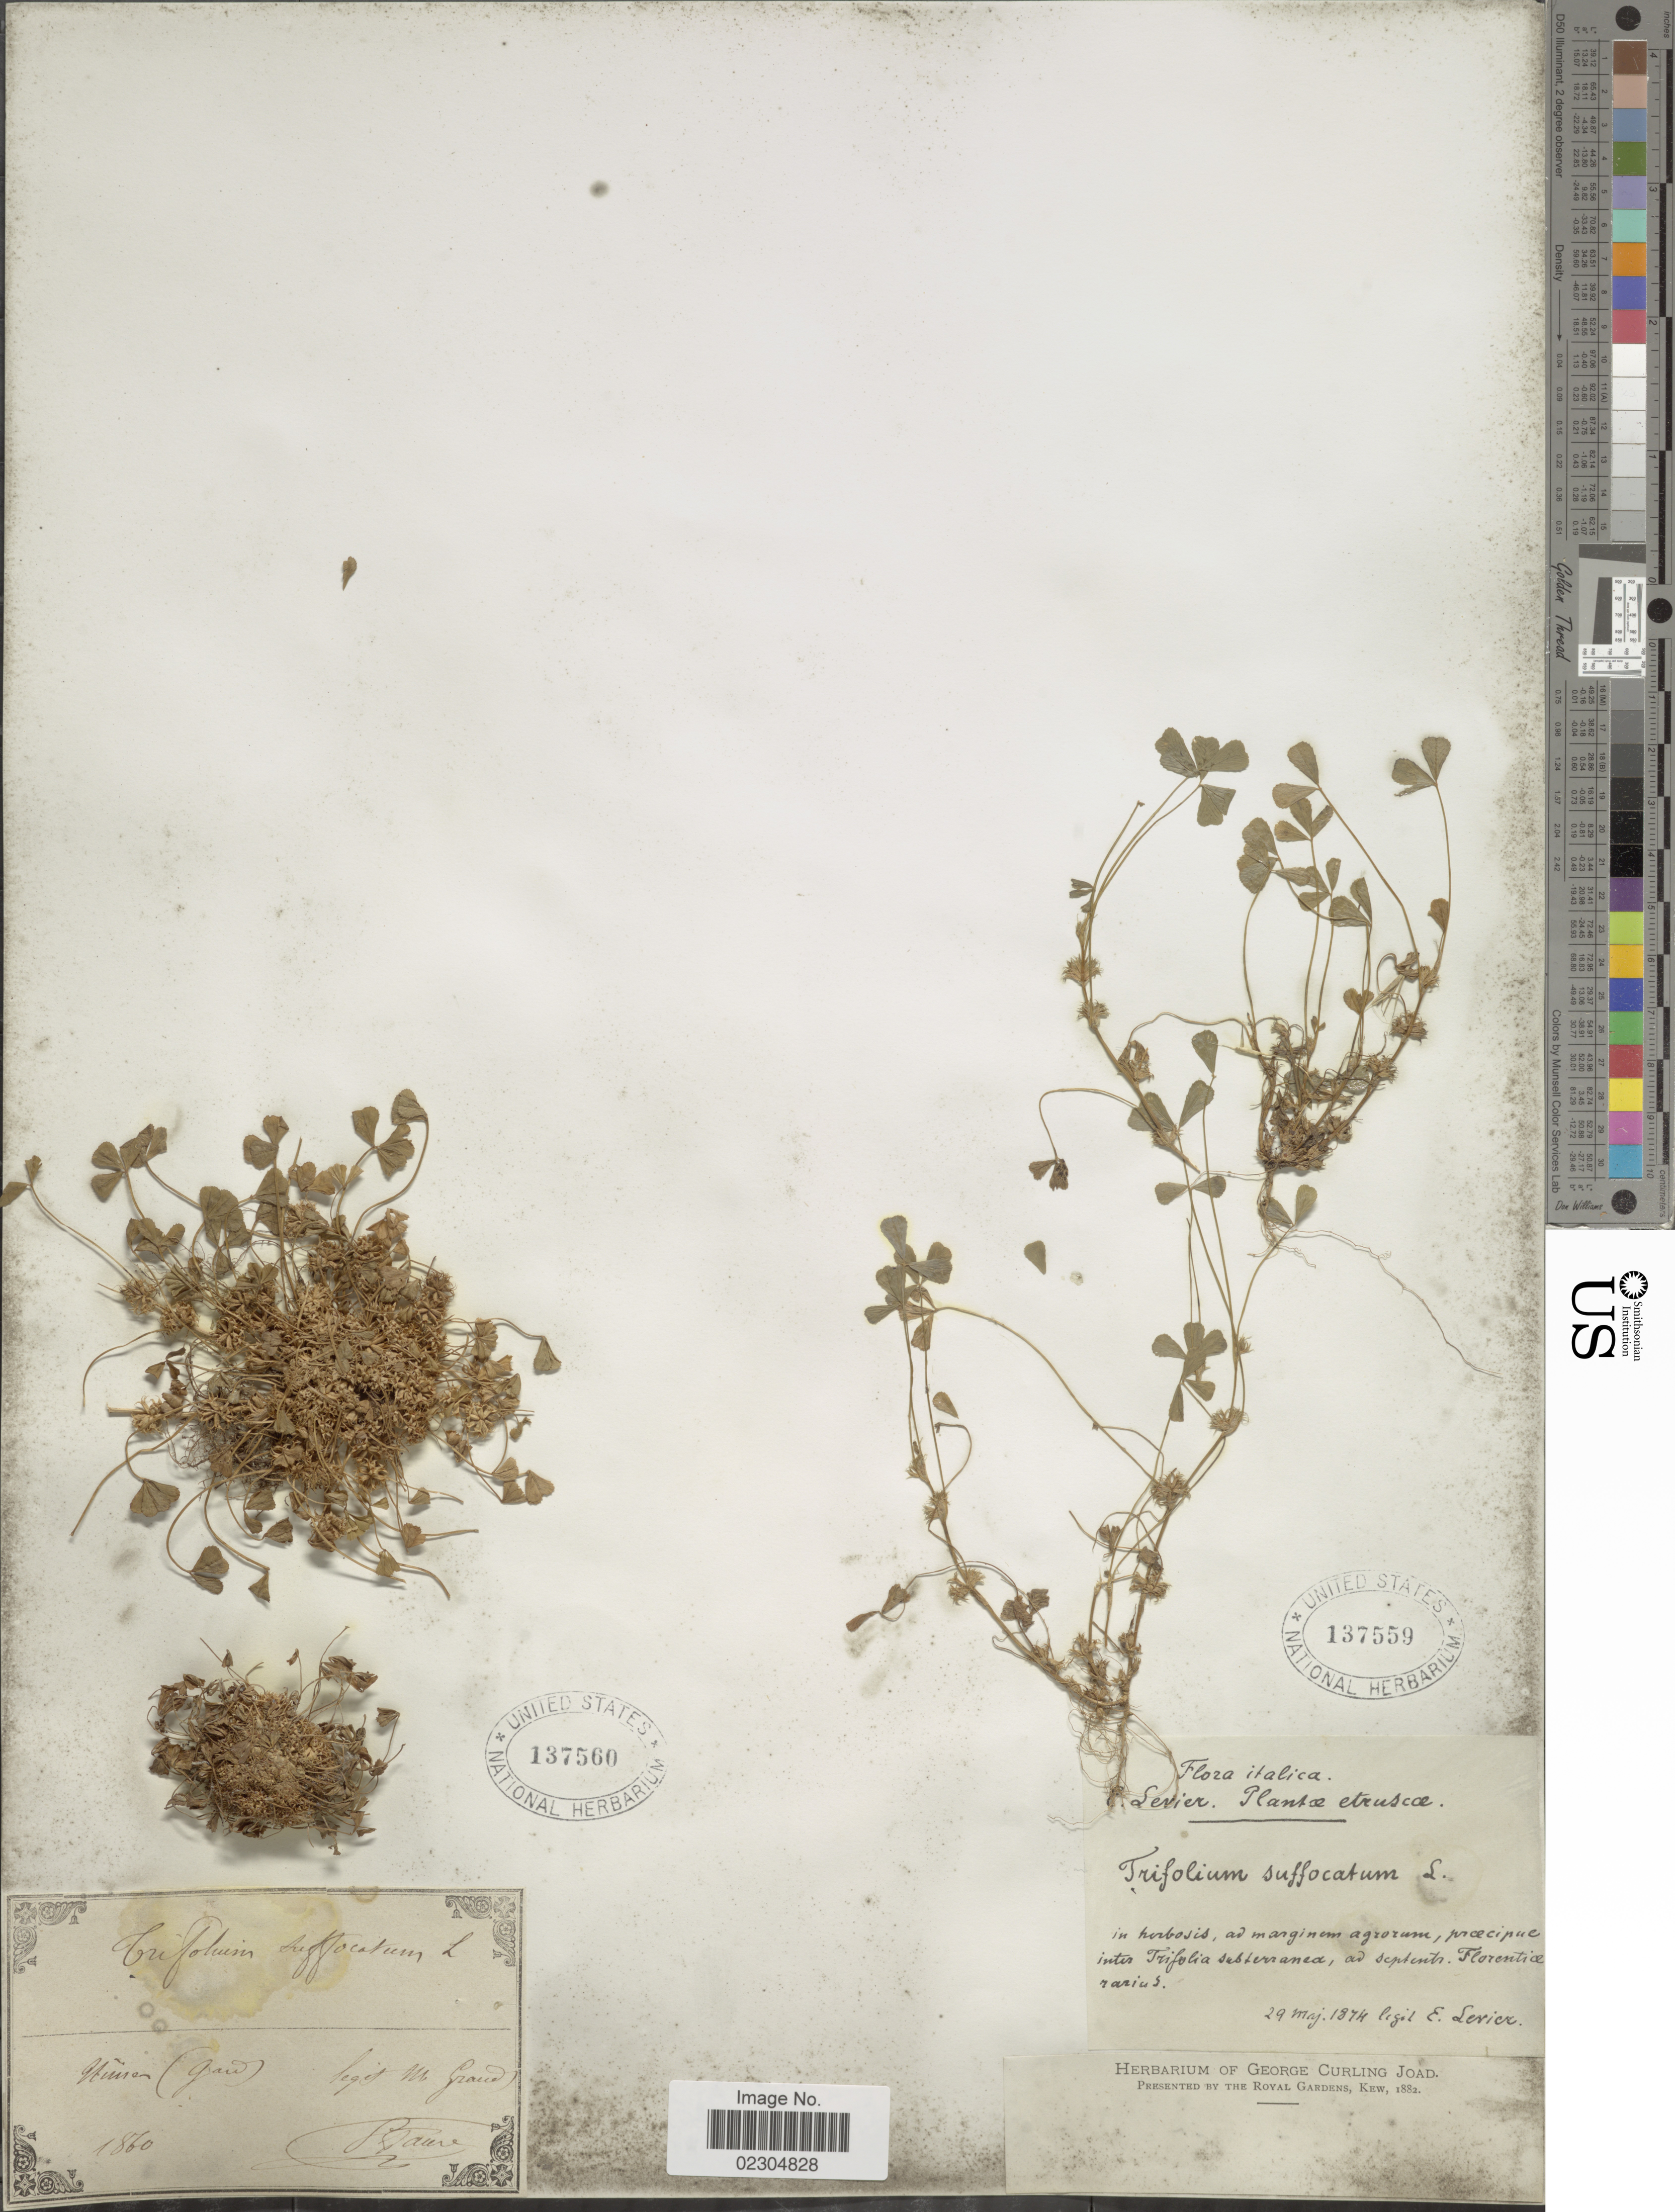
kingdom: Plantae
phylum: Tracheophyta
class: Magnoliopsida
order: Fabales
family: Fabaceae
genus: Trifolium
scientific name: Trifolium suffocatum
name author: L.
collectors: É. Levier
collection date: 1874-05-29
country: Italy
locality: Inter Trifolia subterranea, ad septentr. Florentice rarius [interpreted]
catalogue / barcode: US 137559